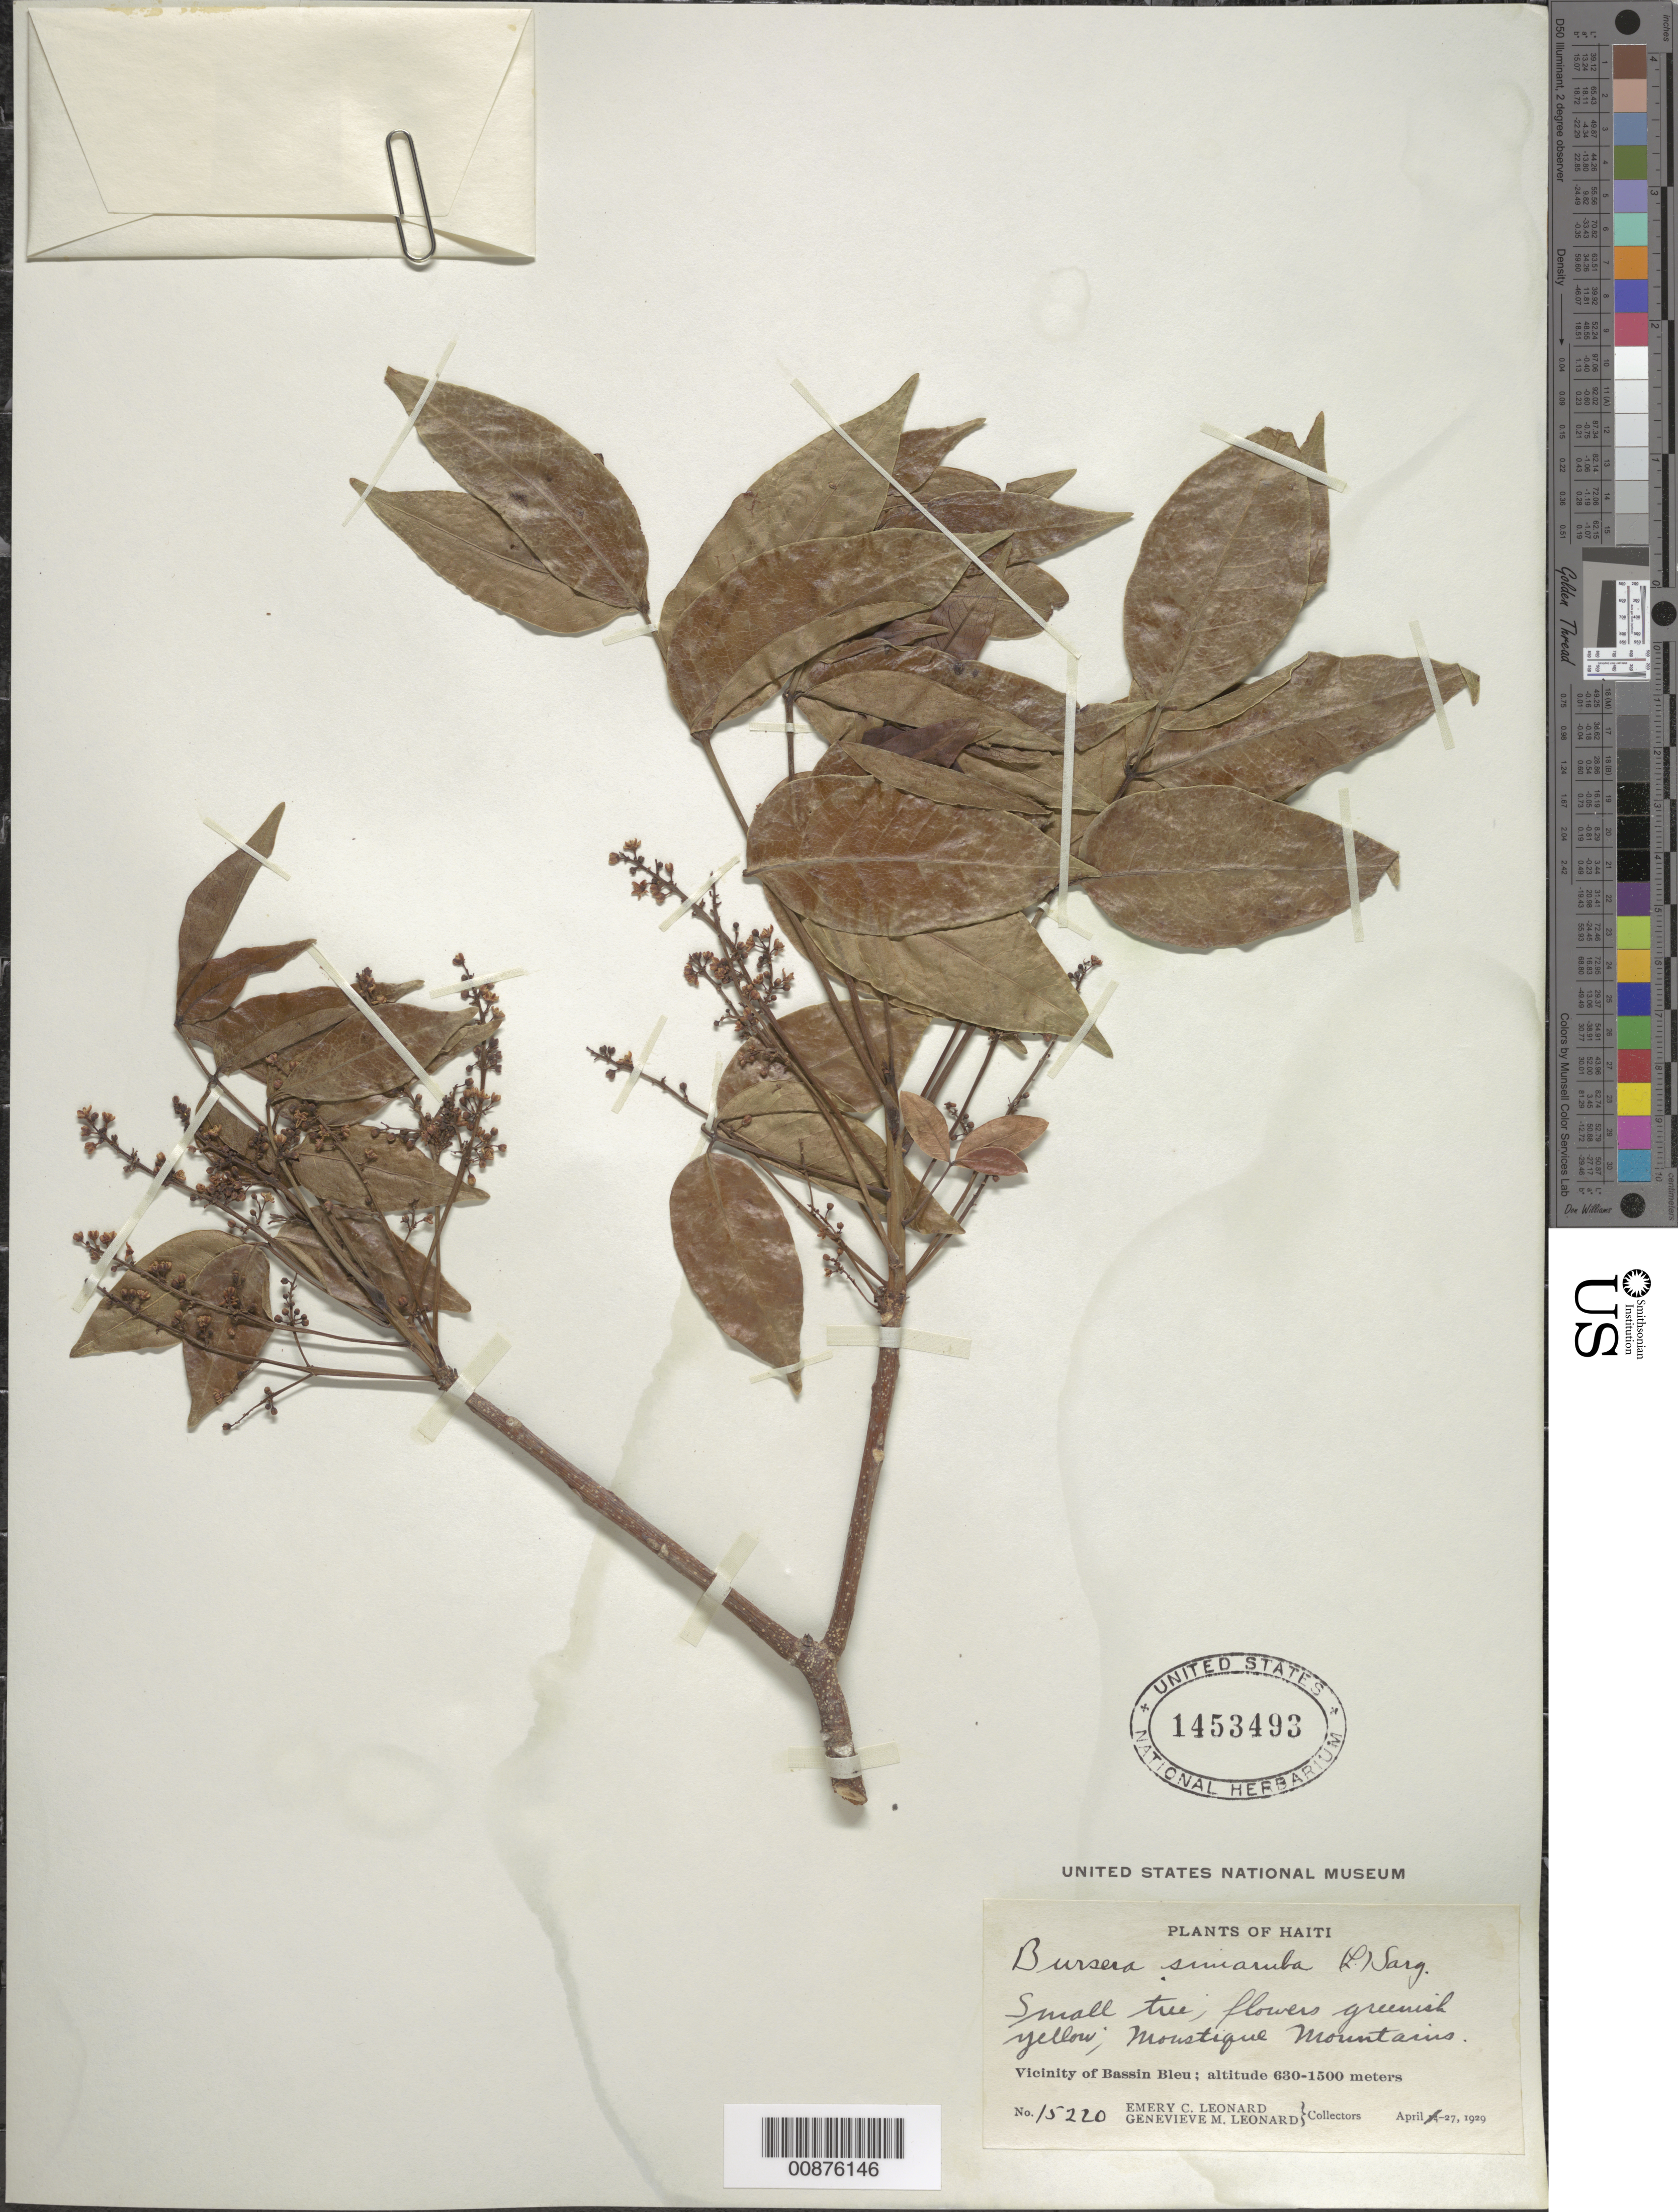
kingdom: Plantae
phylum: Tracheophyta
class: Magnoliopsida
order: Sapindales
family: Burseraceae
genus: Bursera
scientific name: Bursera simaruba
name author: (L.) Sarg.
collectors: E. C. Leonard & G. M. Leonard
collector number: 15220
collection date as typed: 27 Apr 1929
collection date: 1929-04-27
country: Haiti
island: Hispaniola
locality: Vicinity of Bassin Bleu, Moustique Mountains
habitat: Mountains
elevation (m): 630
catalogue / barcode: US 1453493